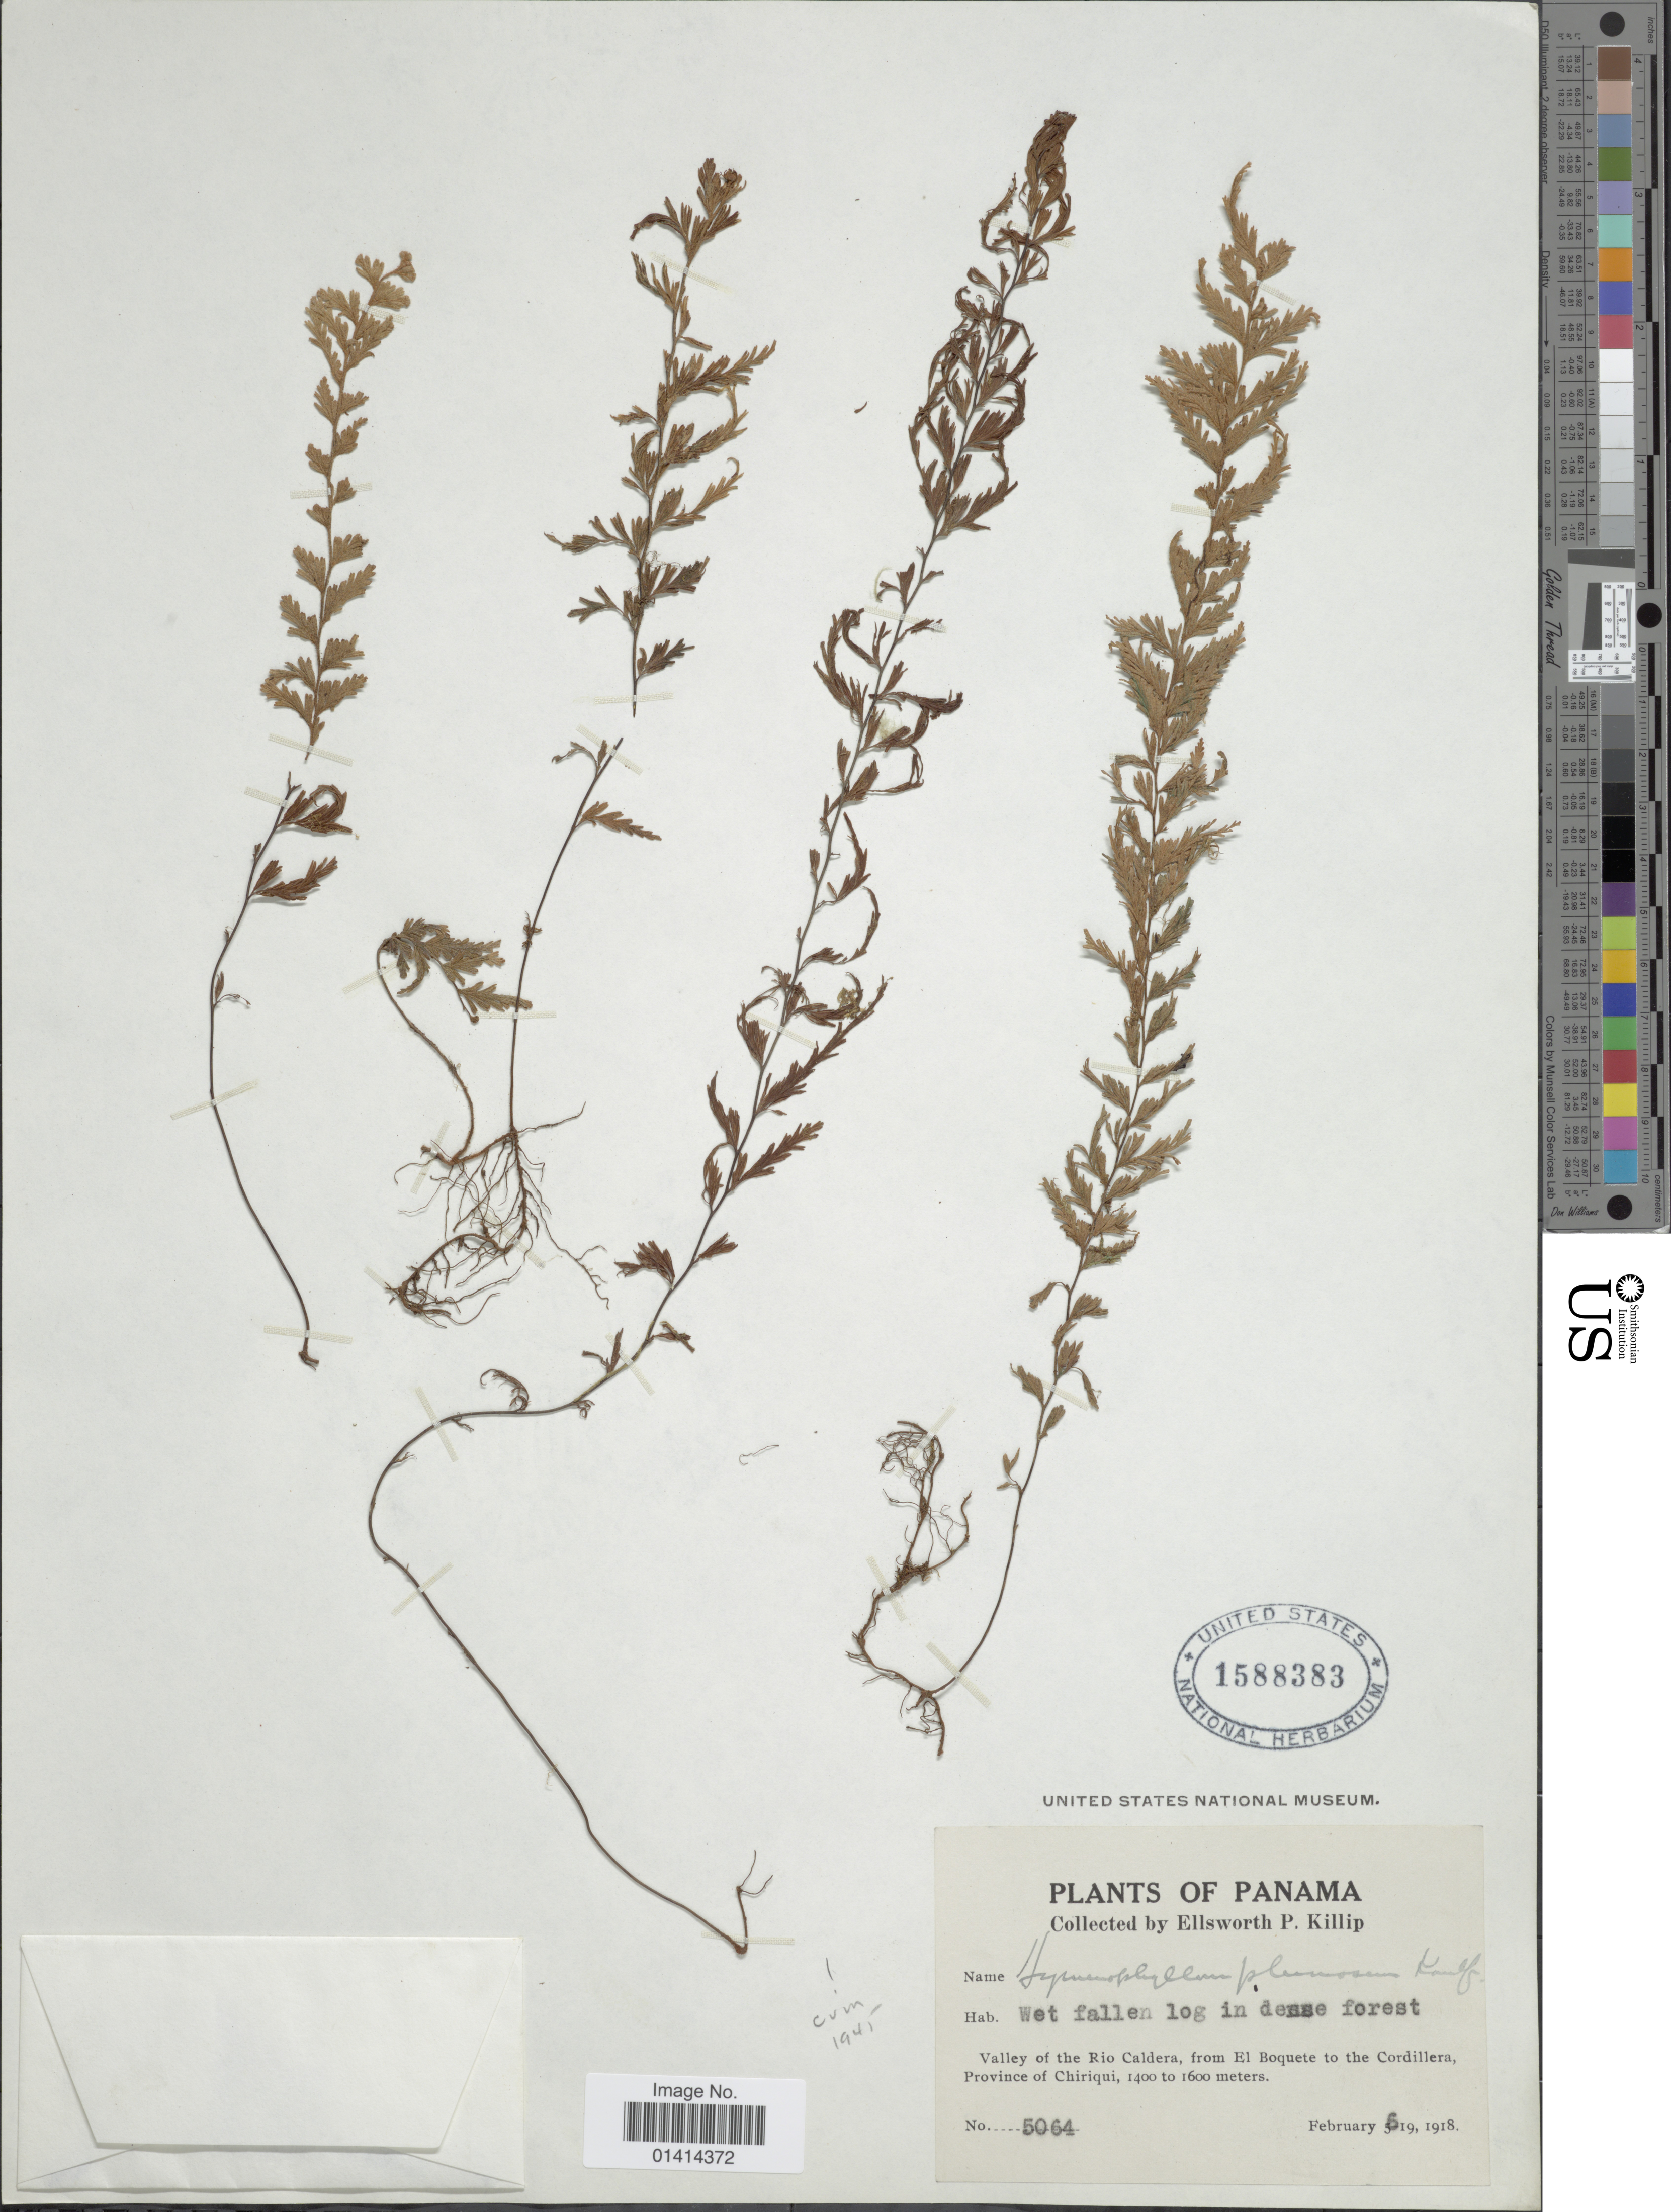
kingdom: Plantae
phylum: Tracheophyta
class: Polypodiopsida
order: Hymenophyllales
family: Hymenophyllaceae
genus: Hymenophyllum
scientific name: Hymenophyllum plumosum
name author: Kaulf.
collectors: E. P. Killip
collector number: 5064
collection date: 1918-02-06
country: Panama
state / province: Chiriqui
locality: Valley of the Rio caldera, from El Boquete to the Cordillera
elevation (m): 1400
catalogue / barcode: US 1588383